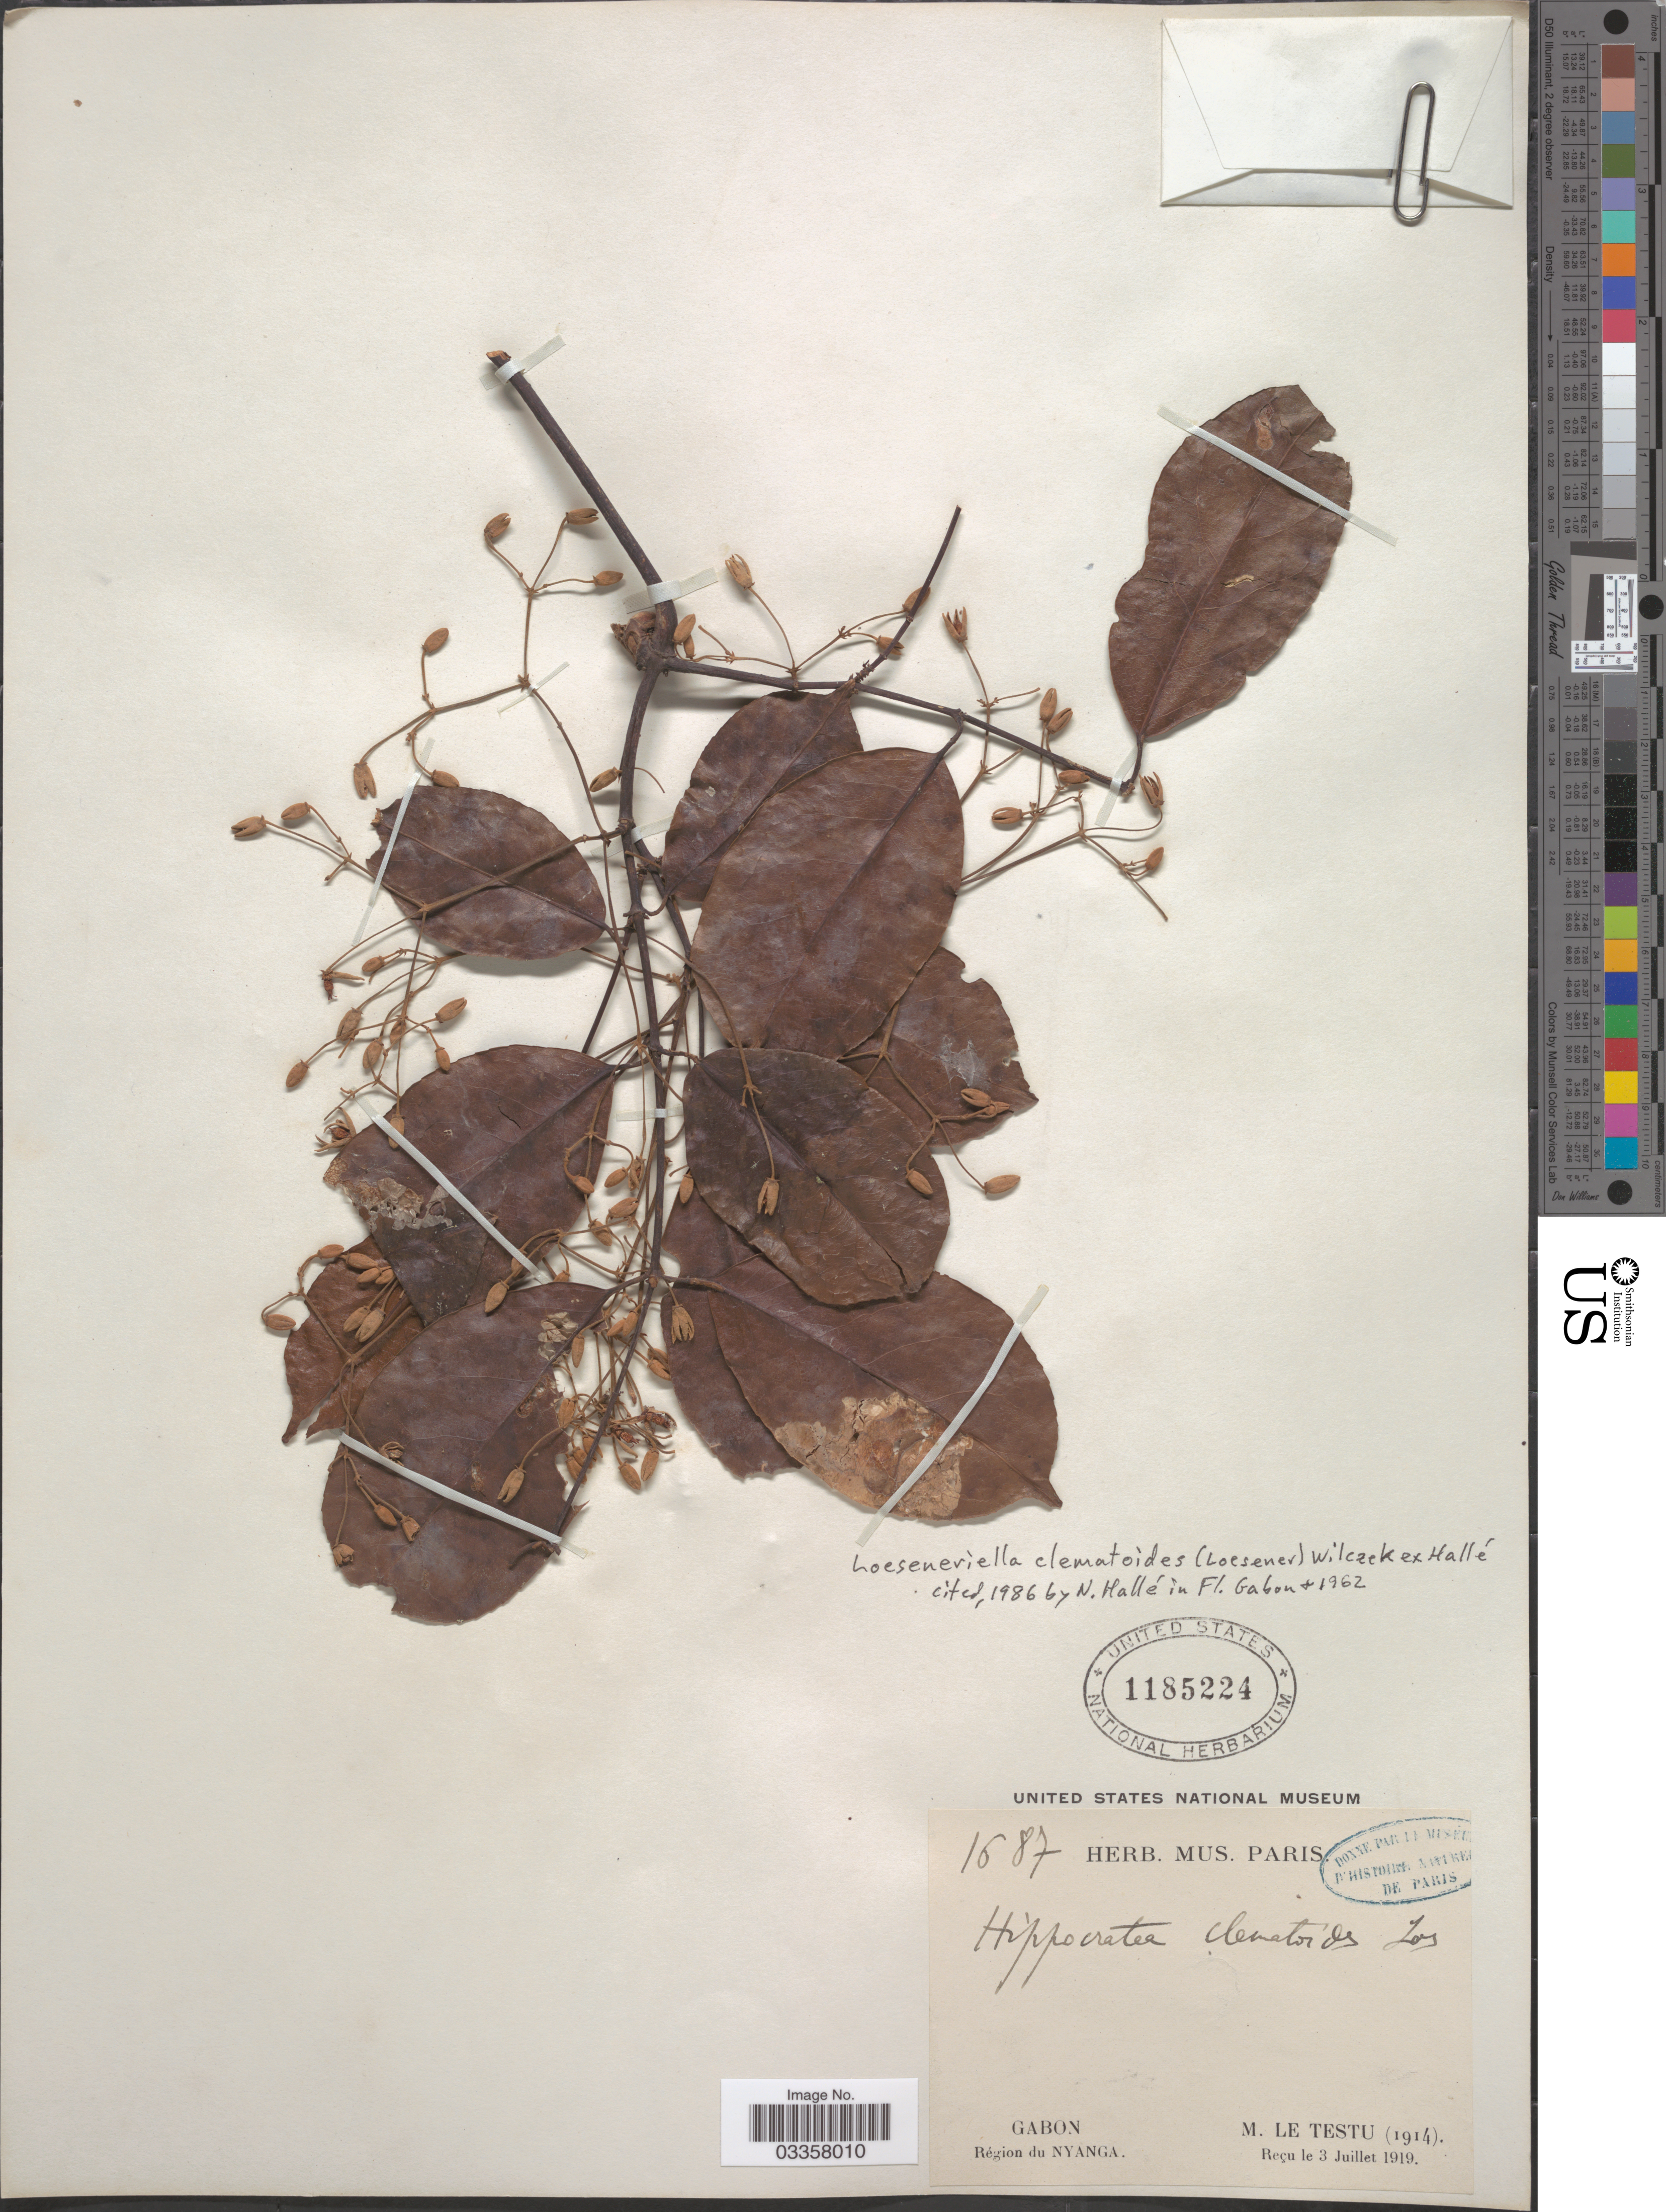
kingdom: Plantae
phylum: Tracheophyta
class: Magnoliopsida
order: Celastrales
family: Celastraceae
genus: Loeseneriella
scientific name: Loeseneriella clematoides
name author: (Loes.) R. Wilczek ex N. Hallé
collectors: M. Le Testu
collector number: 1687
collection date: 1914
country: Gabon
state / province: Nyanga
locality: Région du Nyanga.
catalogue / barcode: US 1185224